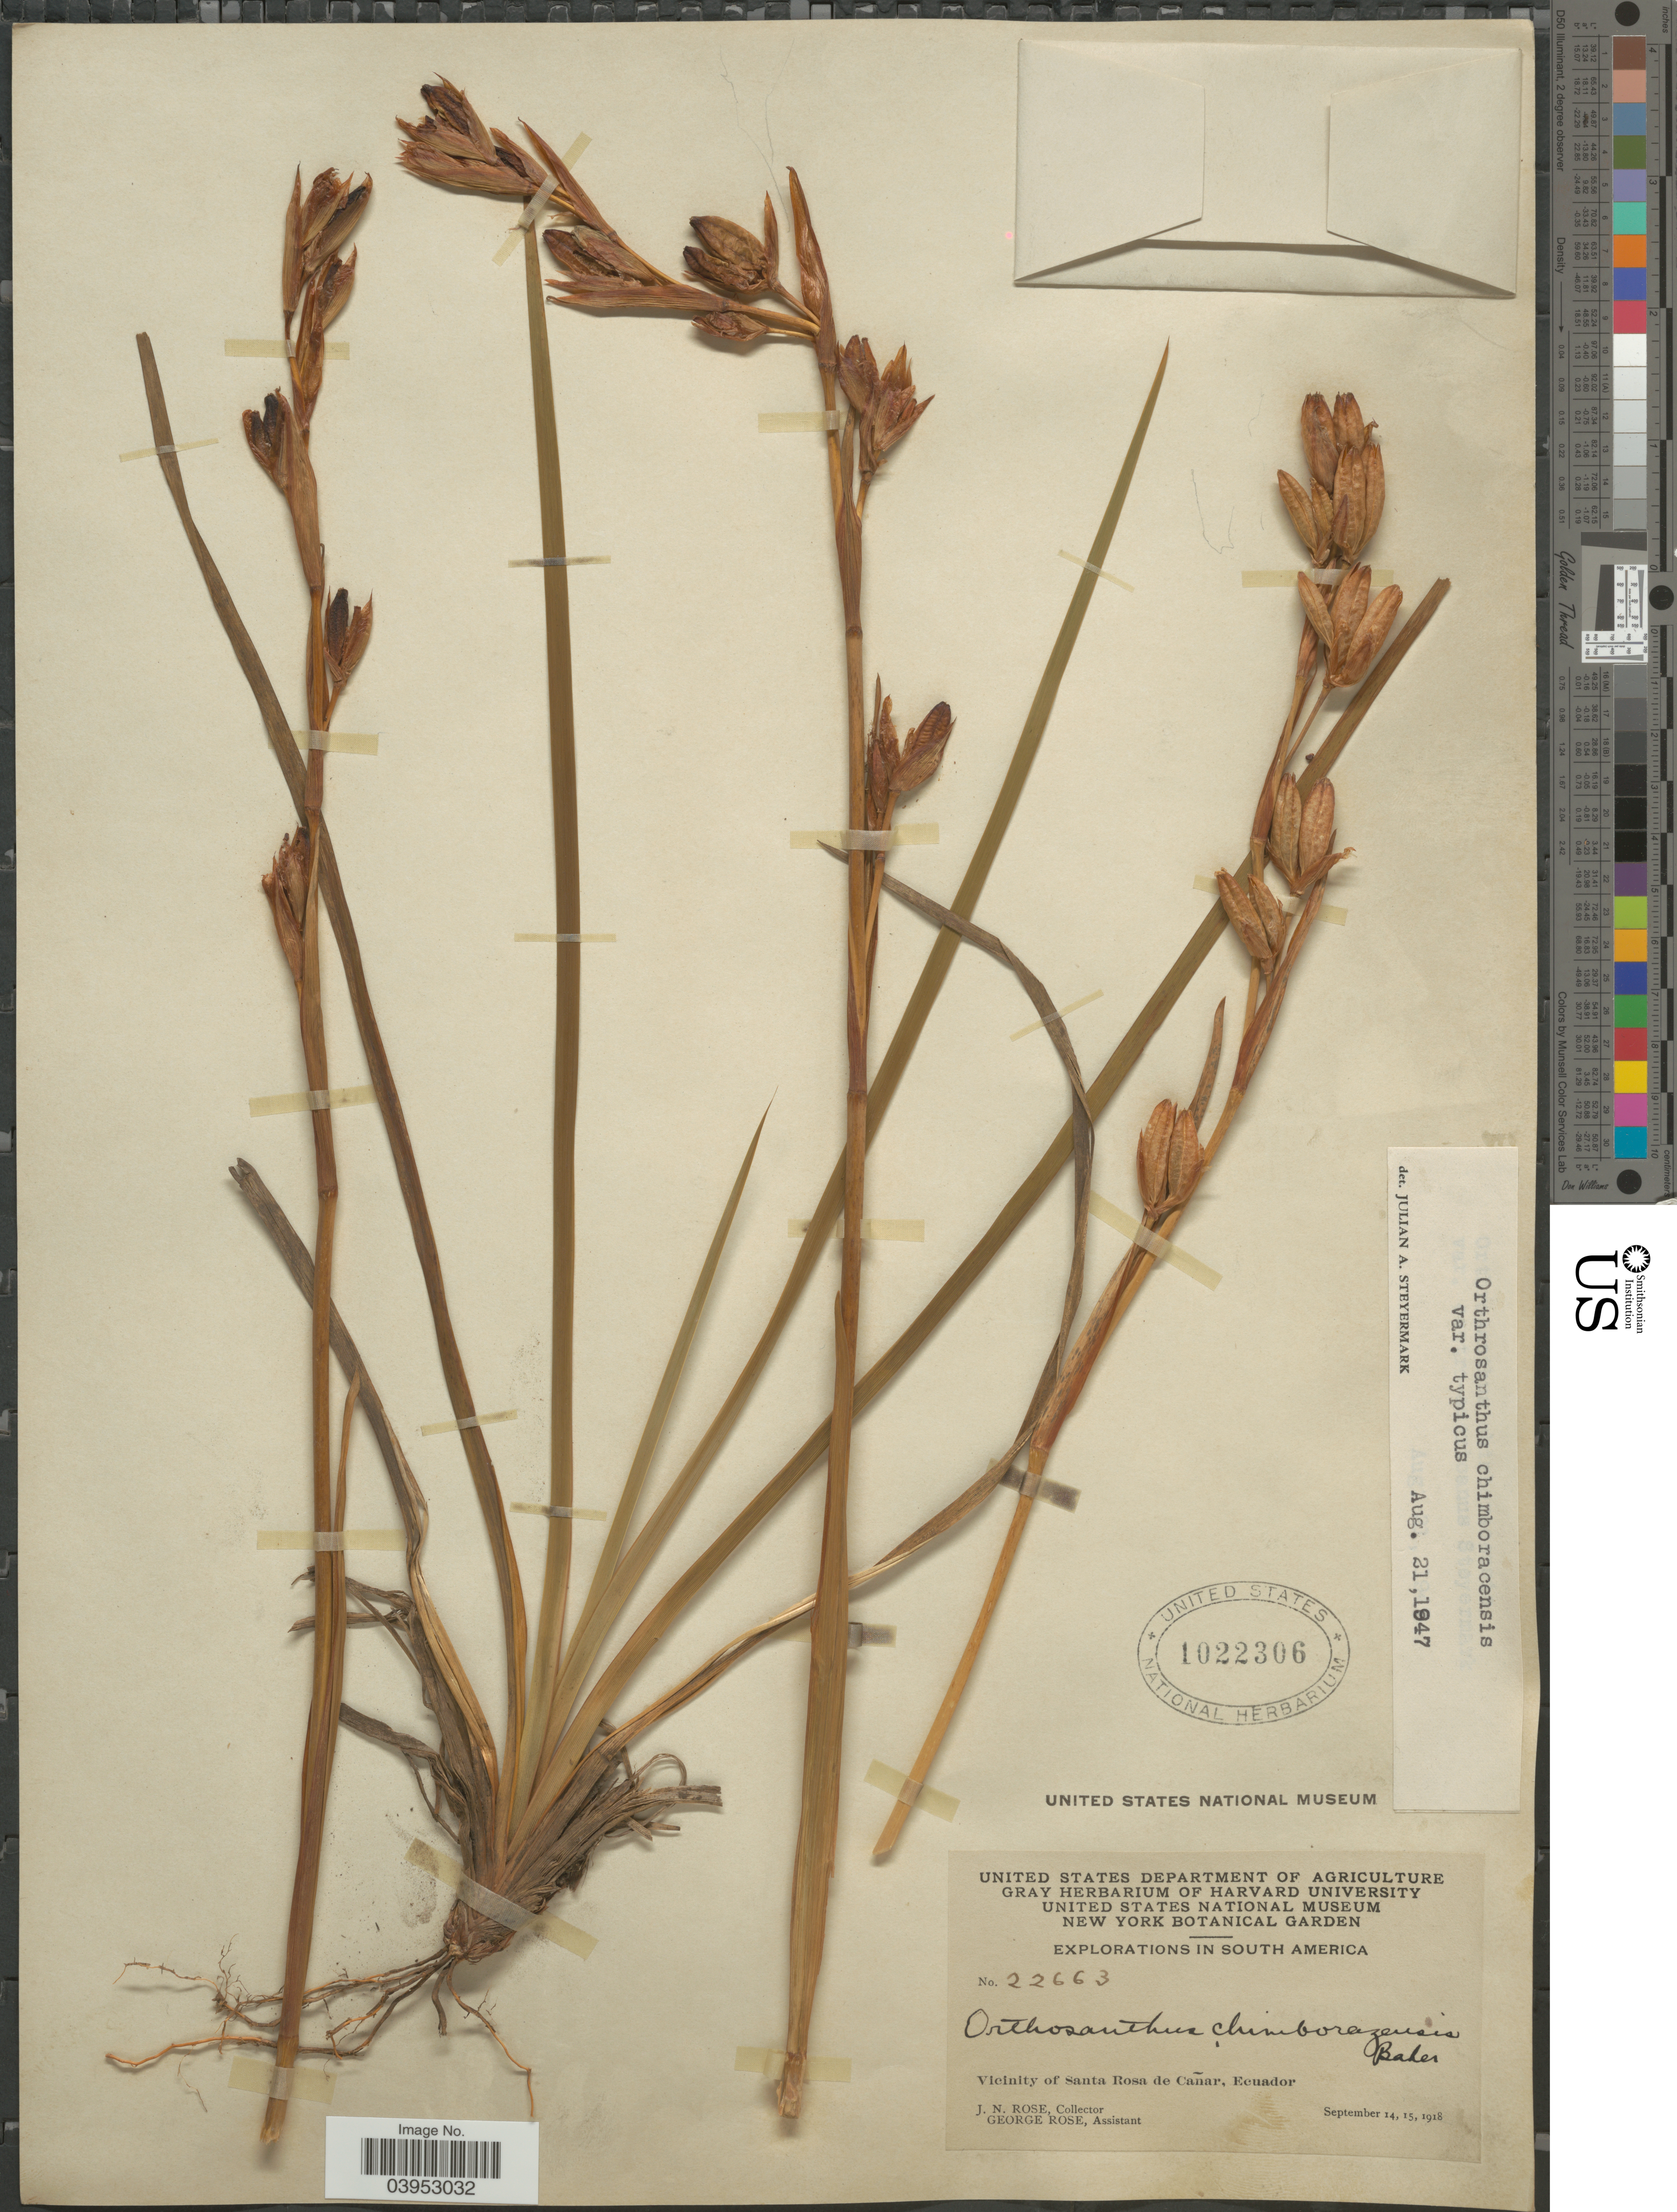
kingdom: Plantae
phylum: Tracheophyta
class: Liliopsida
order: Asparagales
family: Iridaceae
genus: Orthrosanthus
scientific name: Orthrosanthus chimboracensis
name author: (Kunth) Baker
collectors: J. N. Rose & G. Rose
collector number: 22663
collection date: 1918-09-14/1918-09-15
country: Ecuador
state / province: Cañar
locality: Vicinity of Santa Rosa de Cañar.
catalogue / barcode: US 1022306